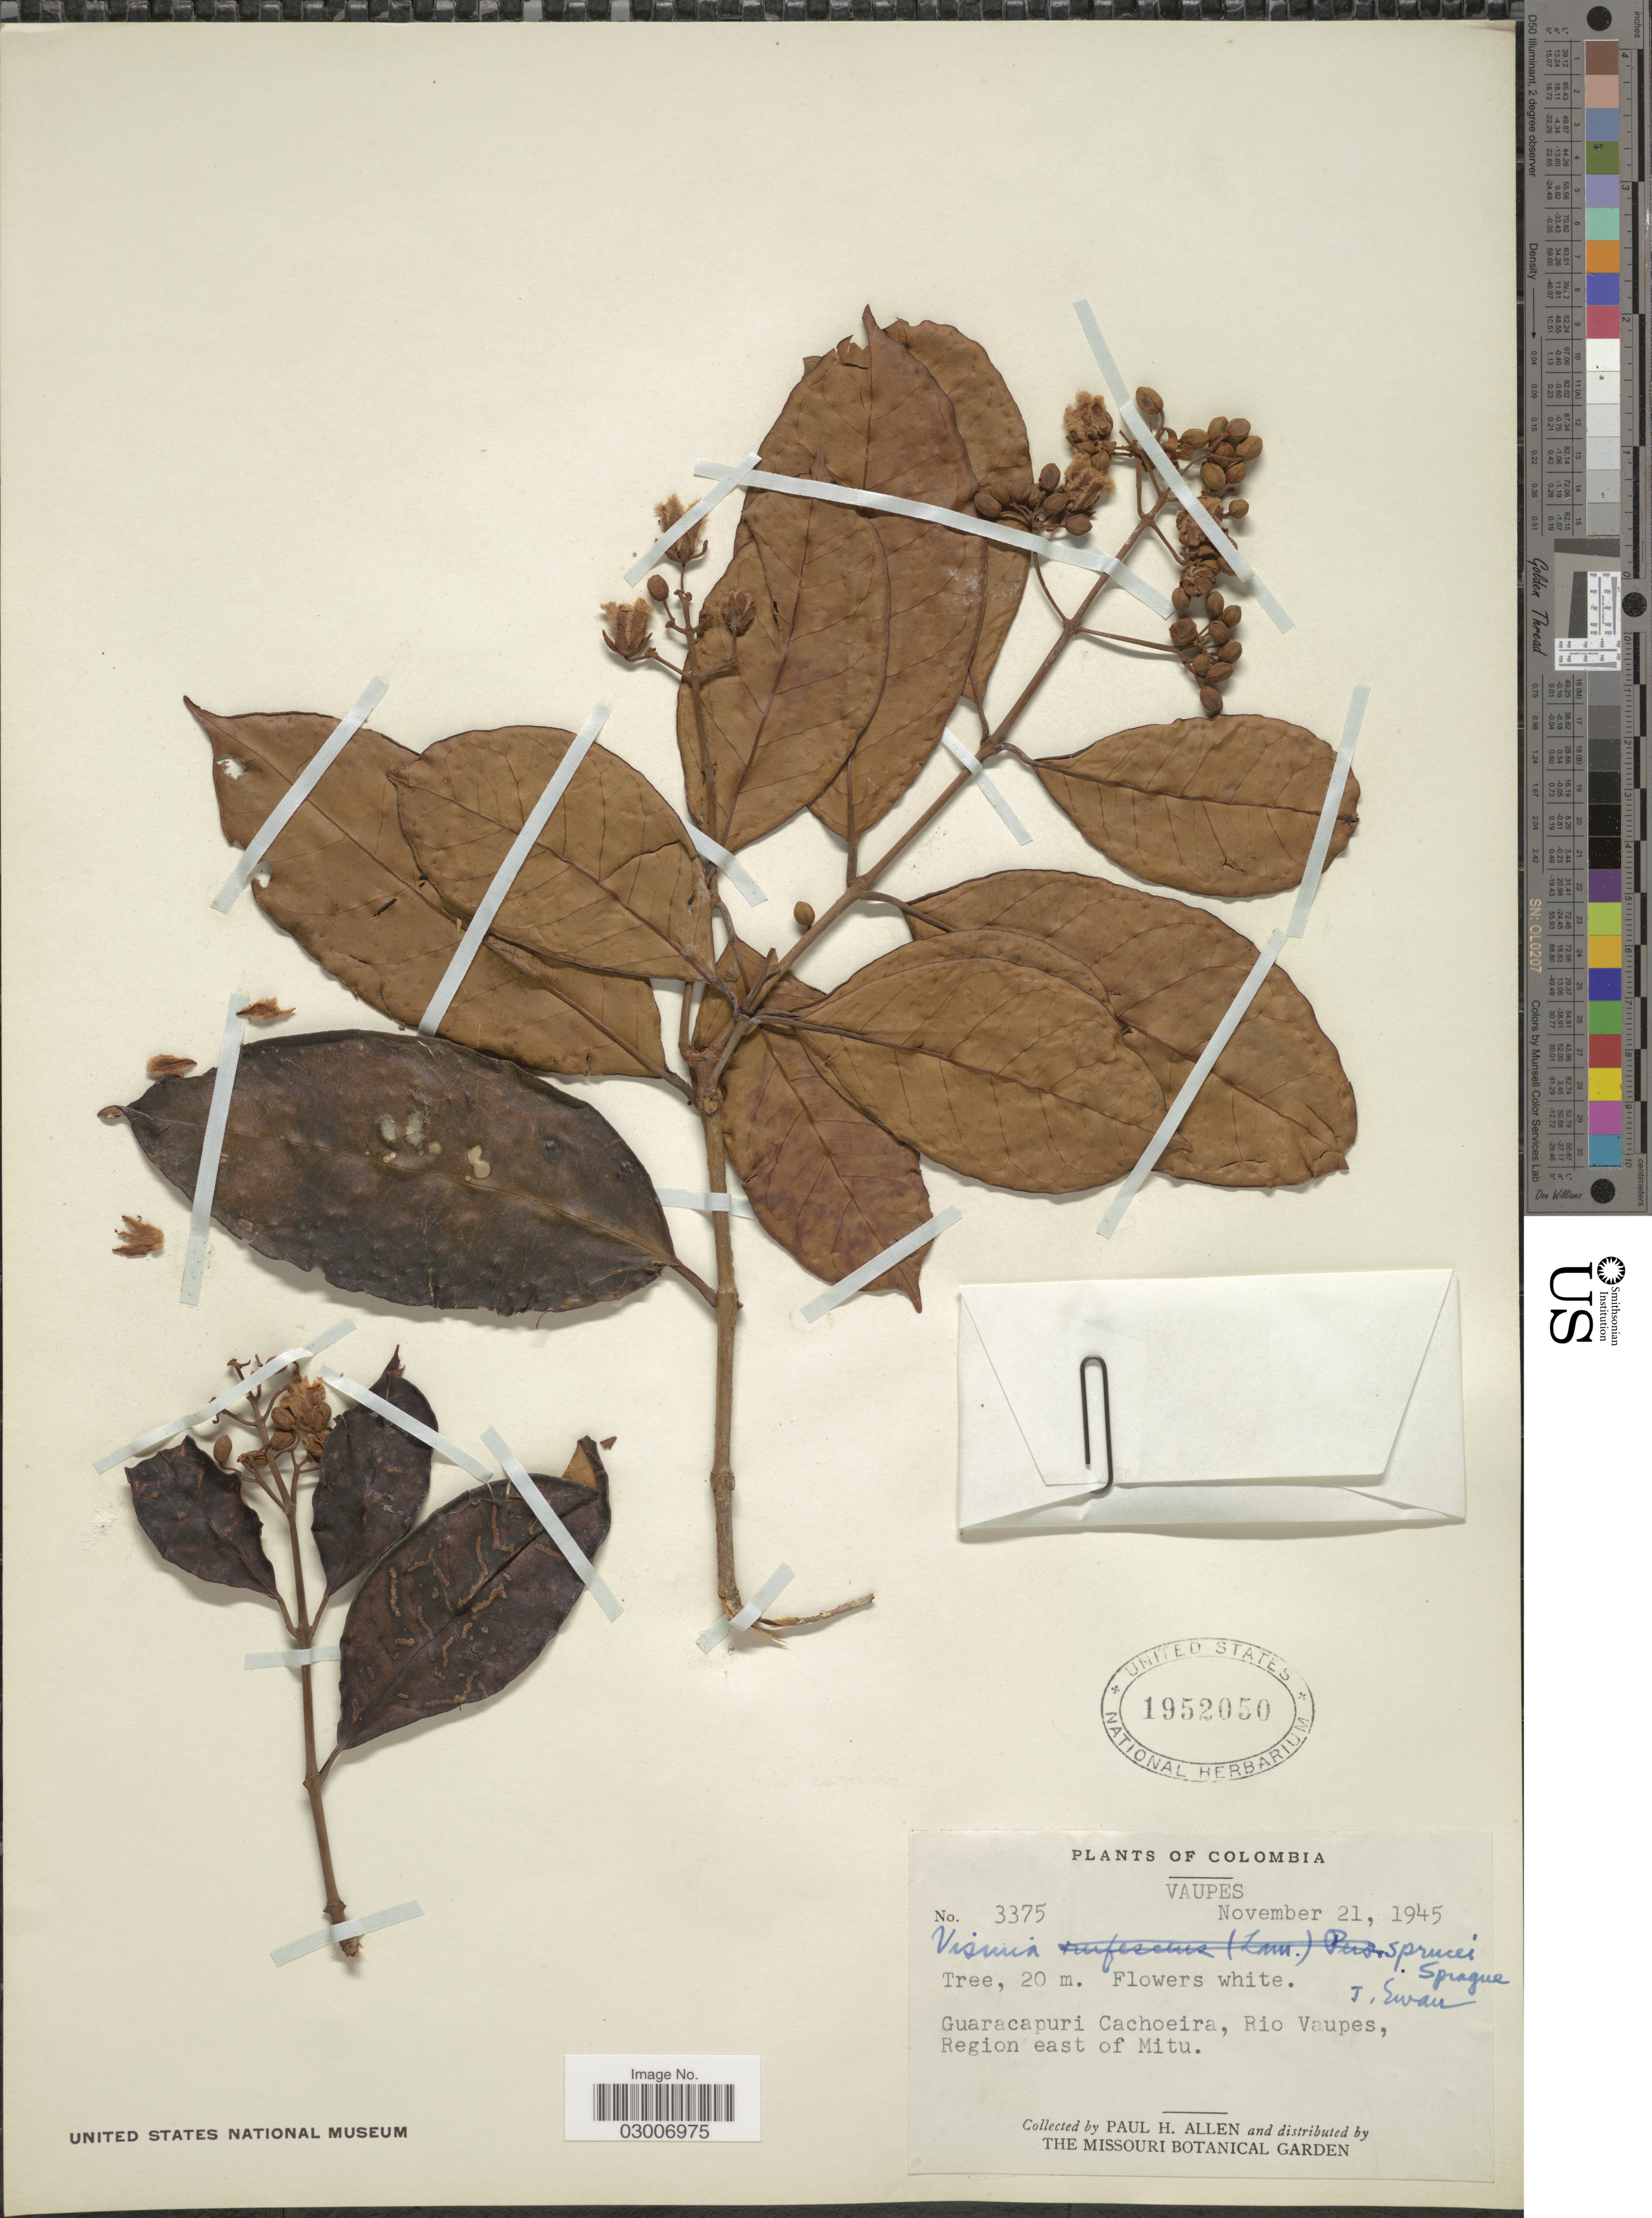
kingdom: Plantae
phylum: Tracheophyta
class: Magnoliopsida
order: Malpighiales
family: Hypericaceae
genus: Vismia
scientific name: Vismia sprucei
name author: Sprague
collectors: P. H. Allen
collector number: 3375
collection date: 1945-11-21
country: Colombia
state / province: Vaupés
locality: Guaracapuri Cachoeira, Rio Vaupes, Region east of Mitu.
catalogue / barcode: US 1952050